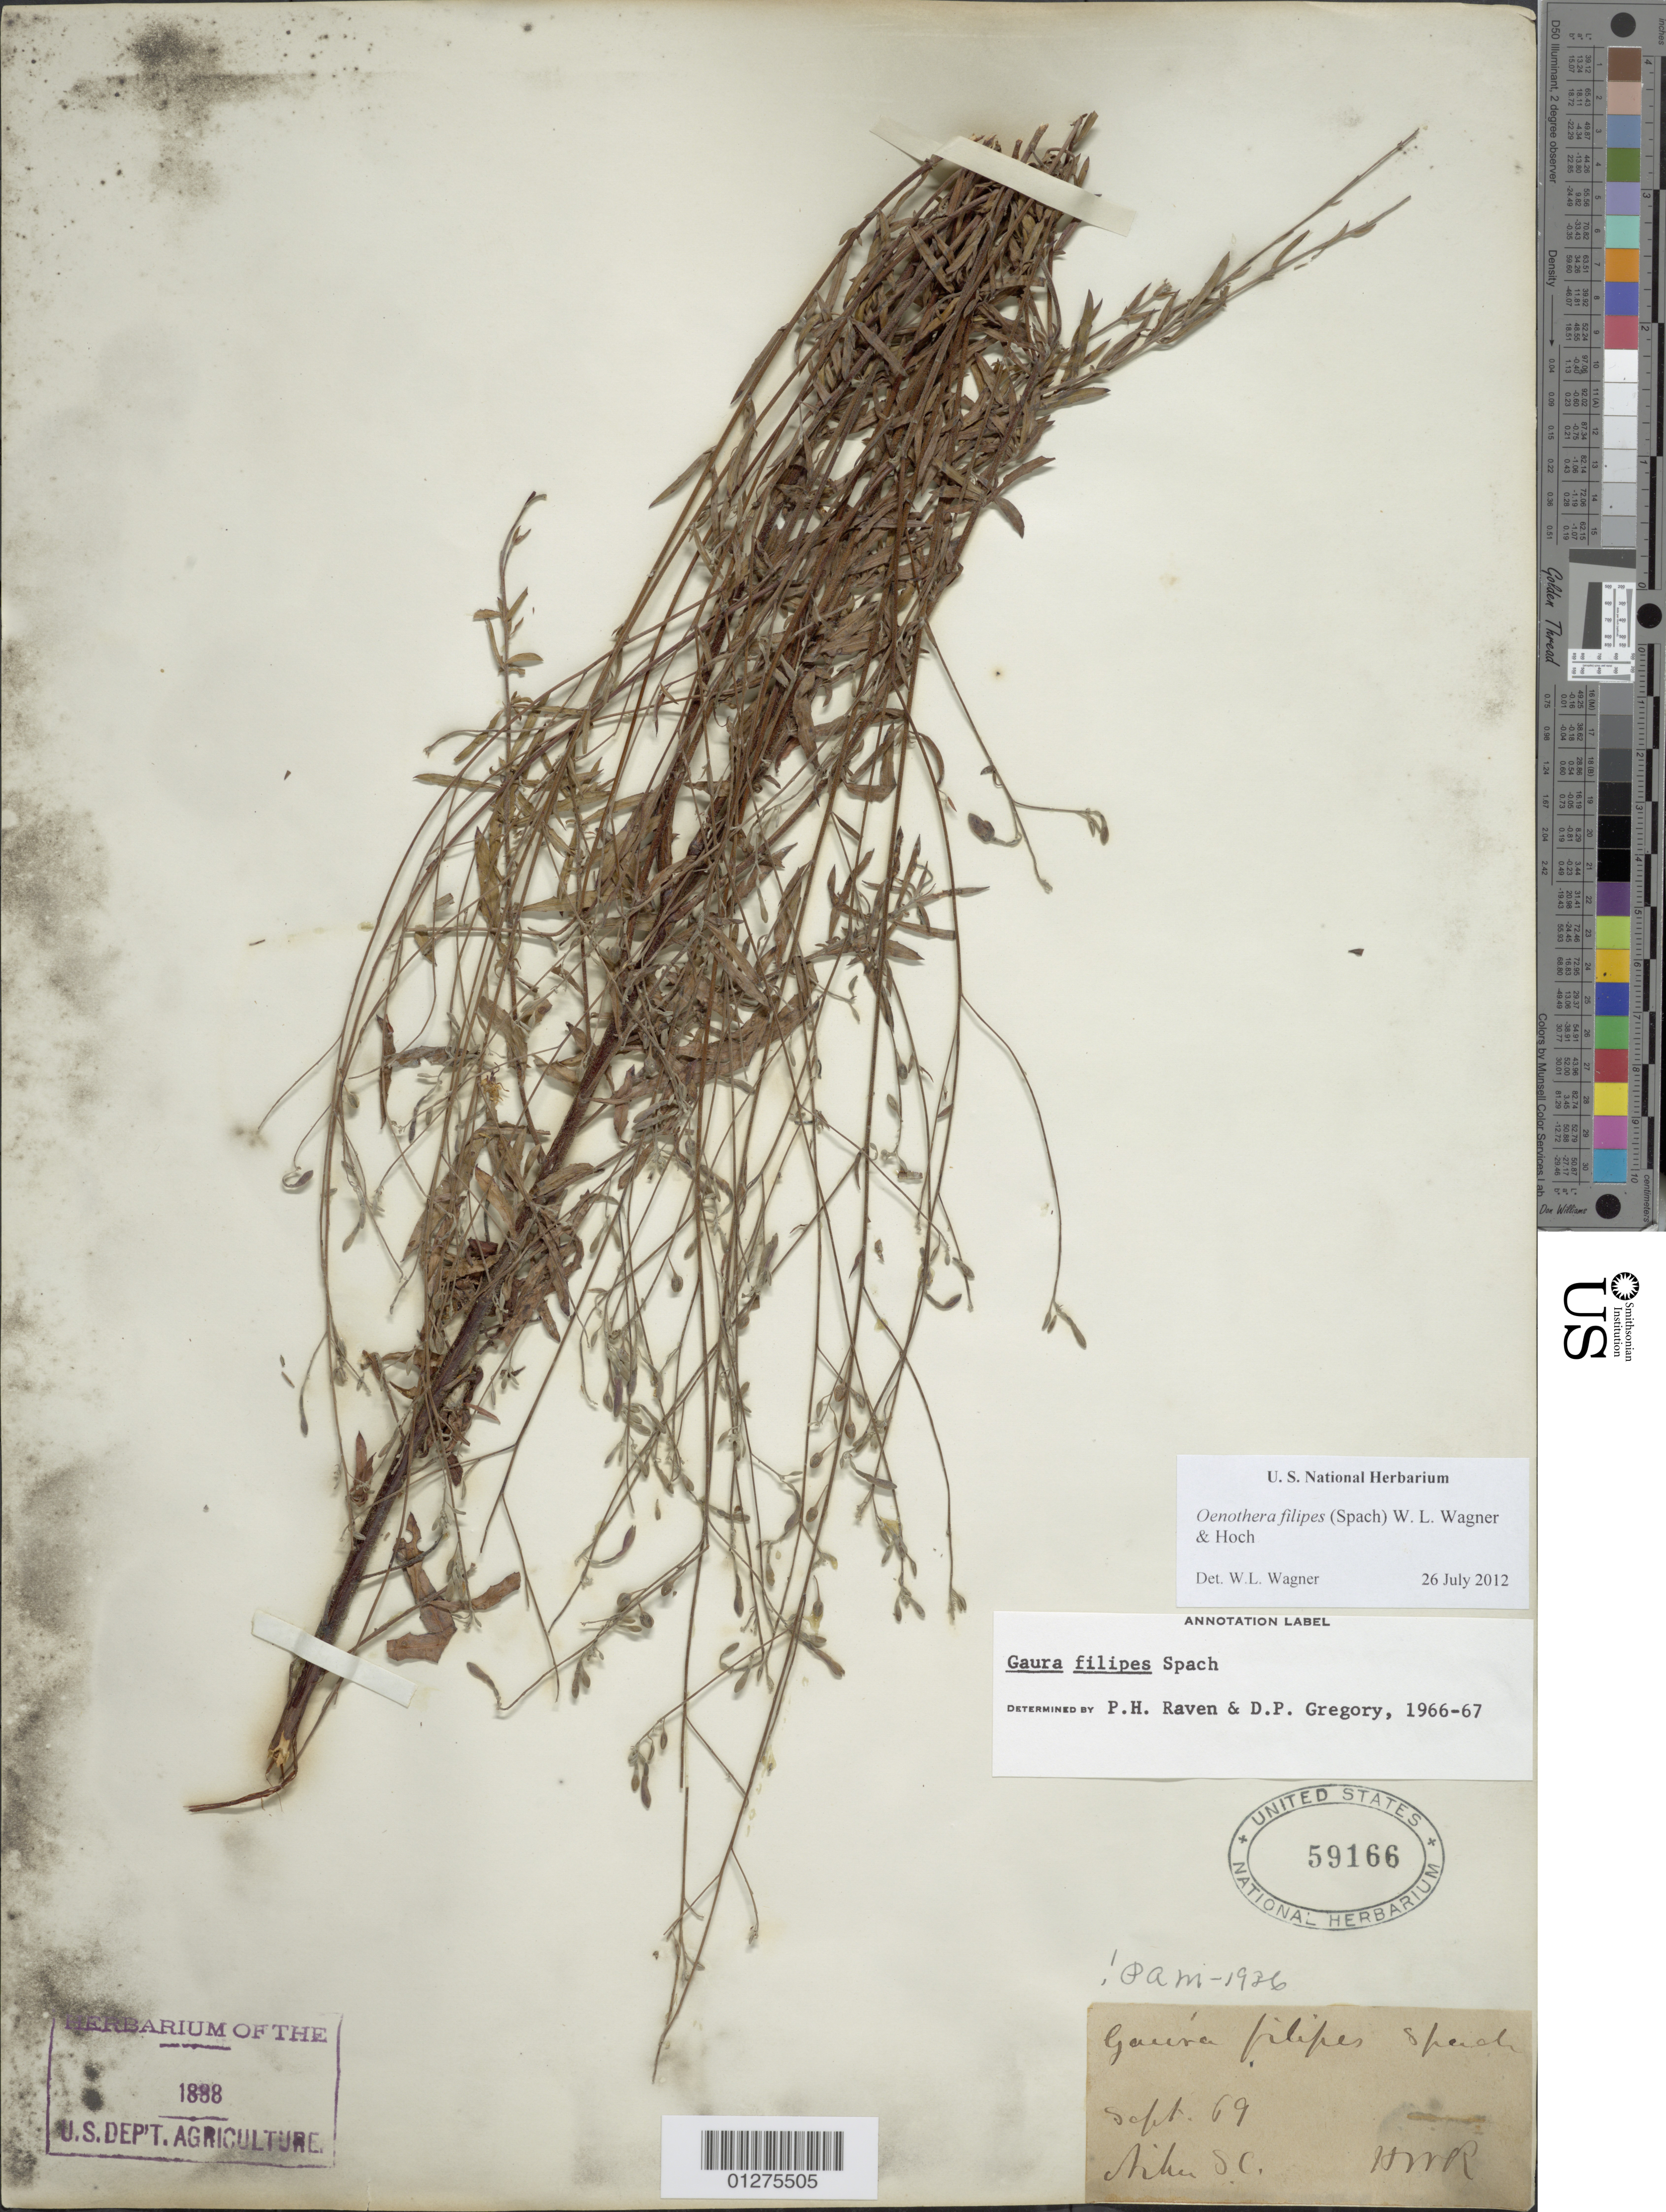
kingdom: Plantae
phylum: Tracheophyta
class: Magnoliopsida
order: Myrtales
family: Onagraceae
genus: Oenothera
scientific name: Oenothera filipes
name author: (Spach) W.L. Wagner & Hoch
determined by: Wagner, W. L., (BOT), Smithsonian Institution - National Museum of Natural History (UNITED STATES)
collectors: H. Ravenel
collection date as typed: Sep 1969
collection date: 1969-09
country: United States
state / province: South Carolina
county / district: Aiken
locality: Aiken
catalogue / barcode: US 59166